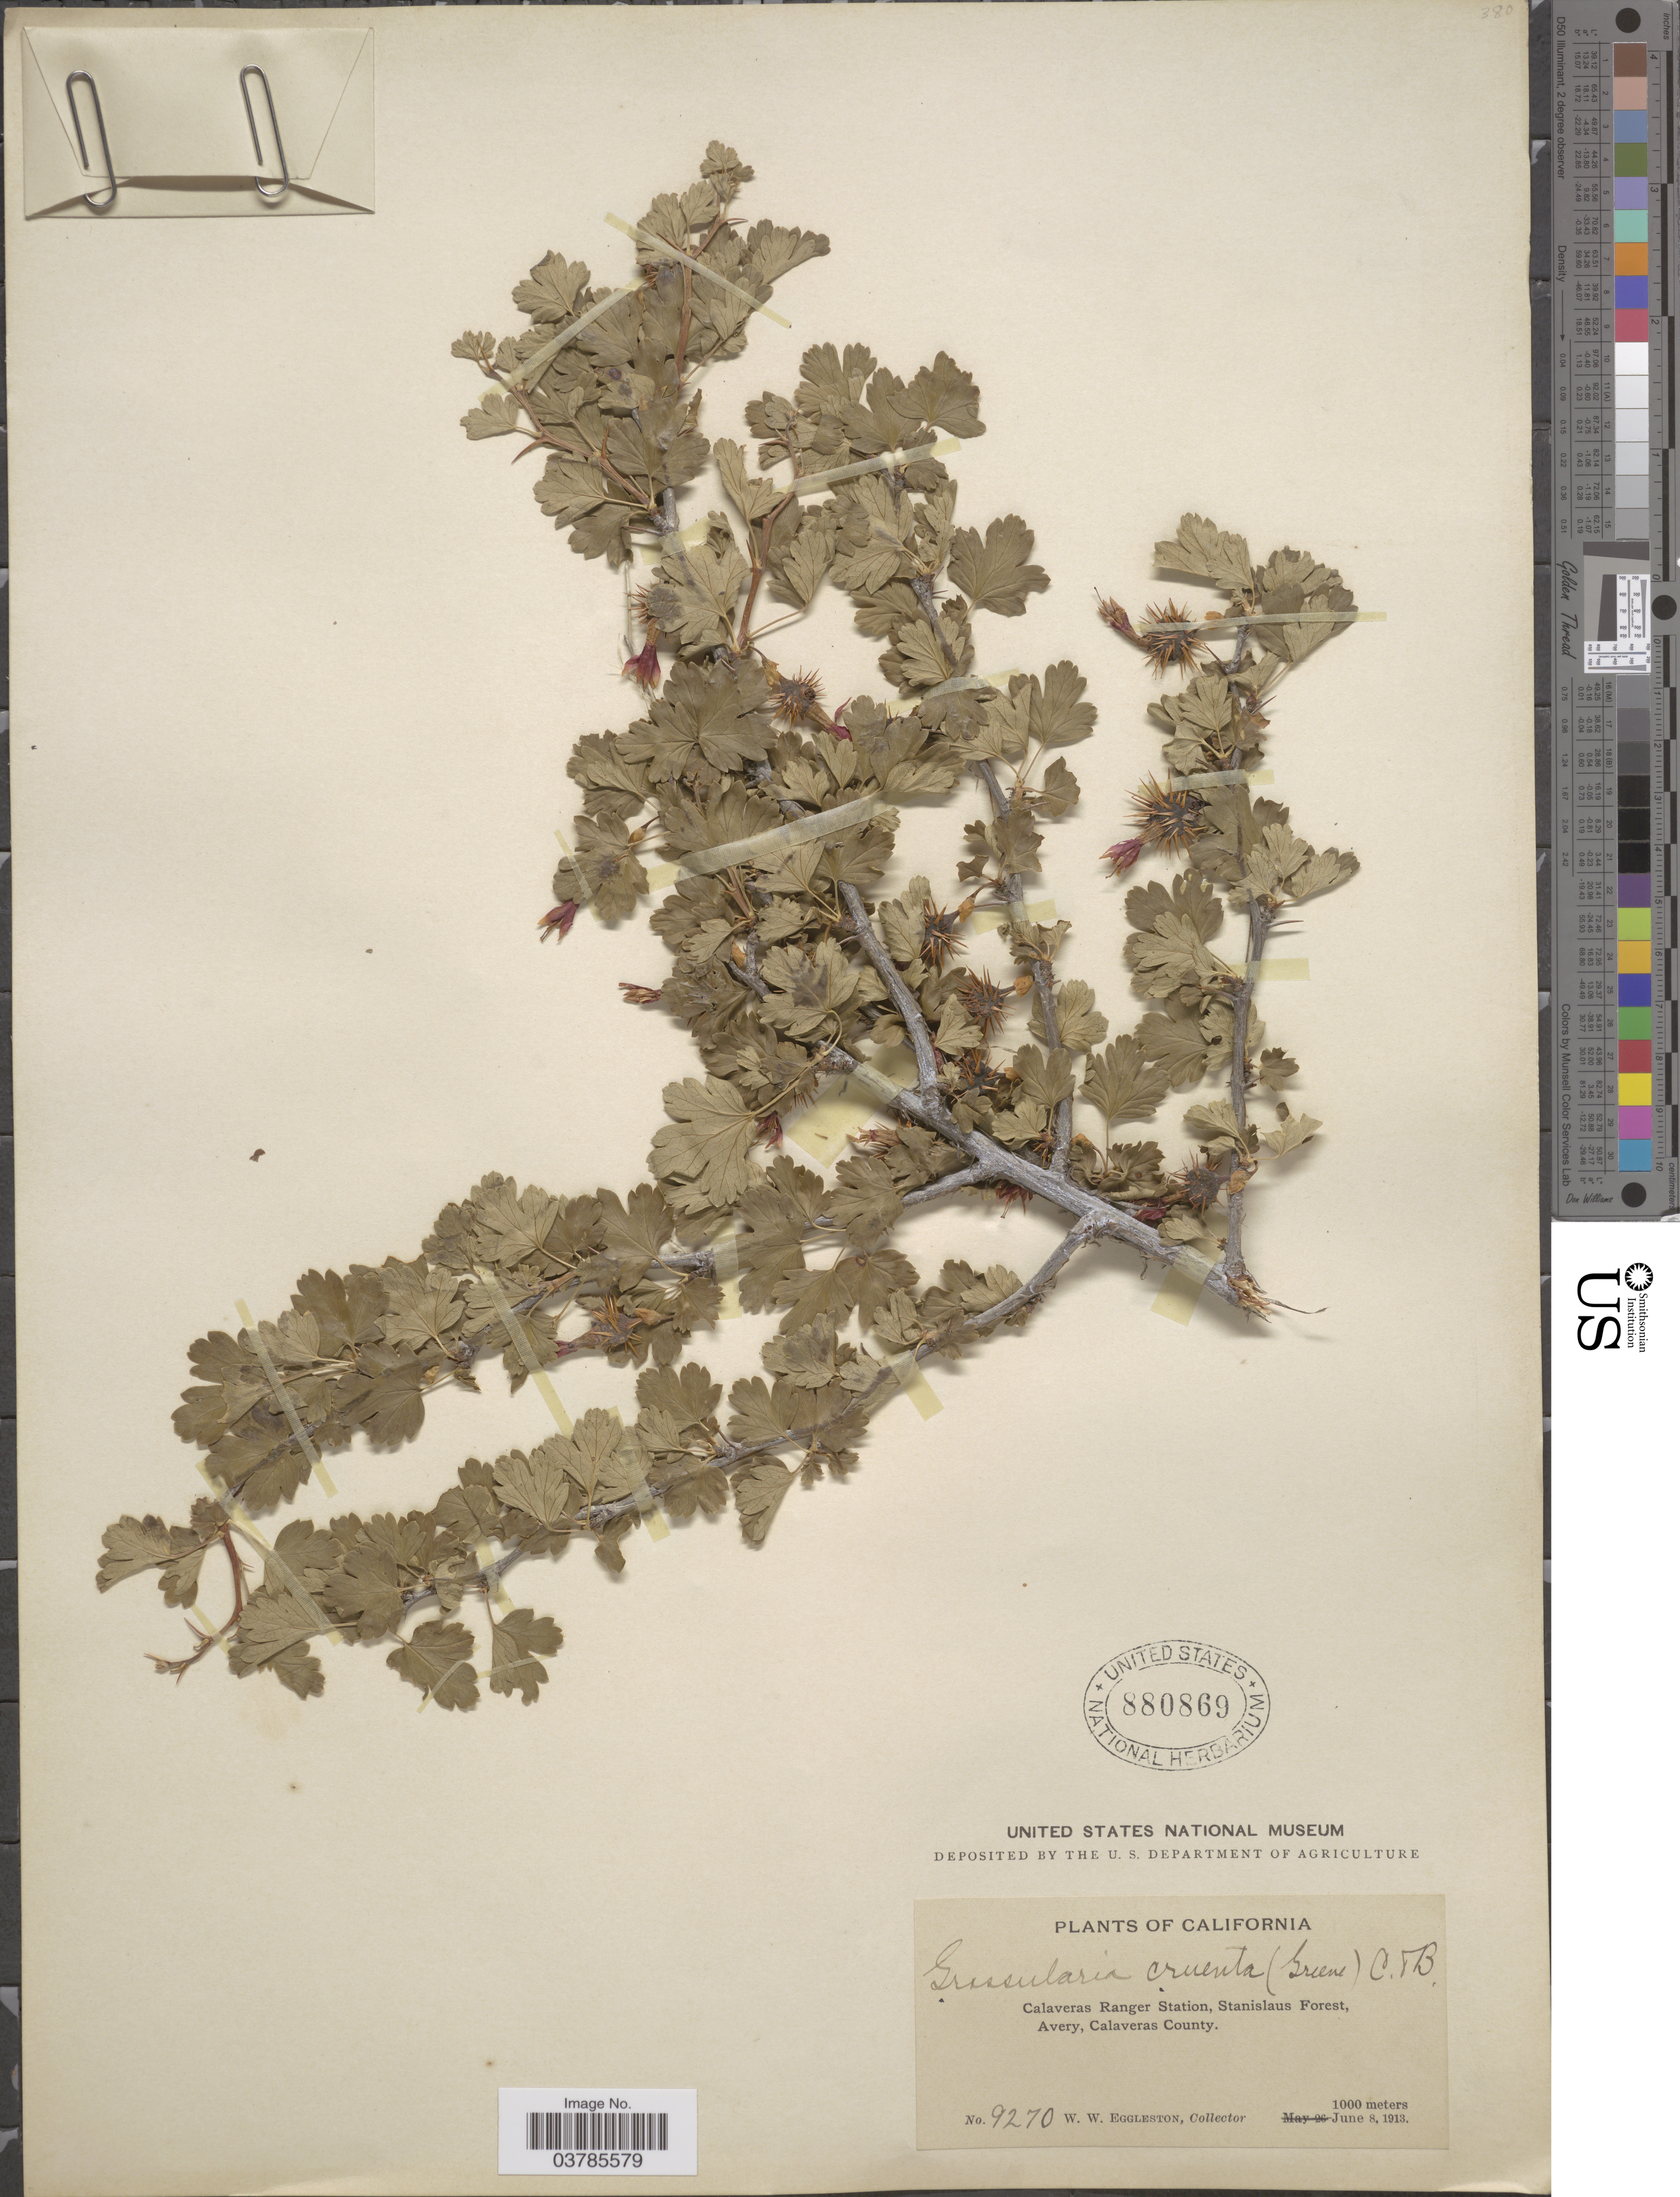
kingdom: Plantae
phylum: Tracheophyta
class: Magnoliopsida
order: Saxifragales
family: Grossulariaceae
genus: Ribes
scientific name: Ribes roezlii var. cruentum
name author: (Greene) Rehder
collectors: W. W. Eggleston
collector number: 9270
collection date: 1913-06-08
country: United States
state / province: California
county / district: Calaveras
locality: Calaveras Ranger Station, Stanislaus Forest, Avery, Calaveras County.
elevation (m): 1000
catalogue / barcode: US 880869